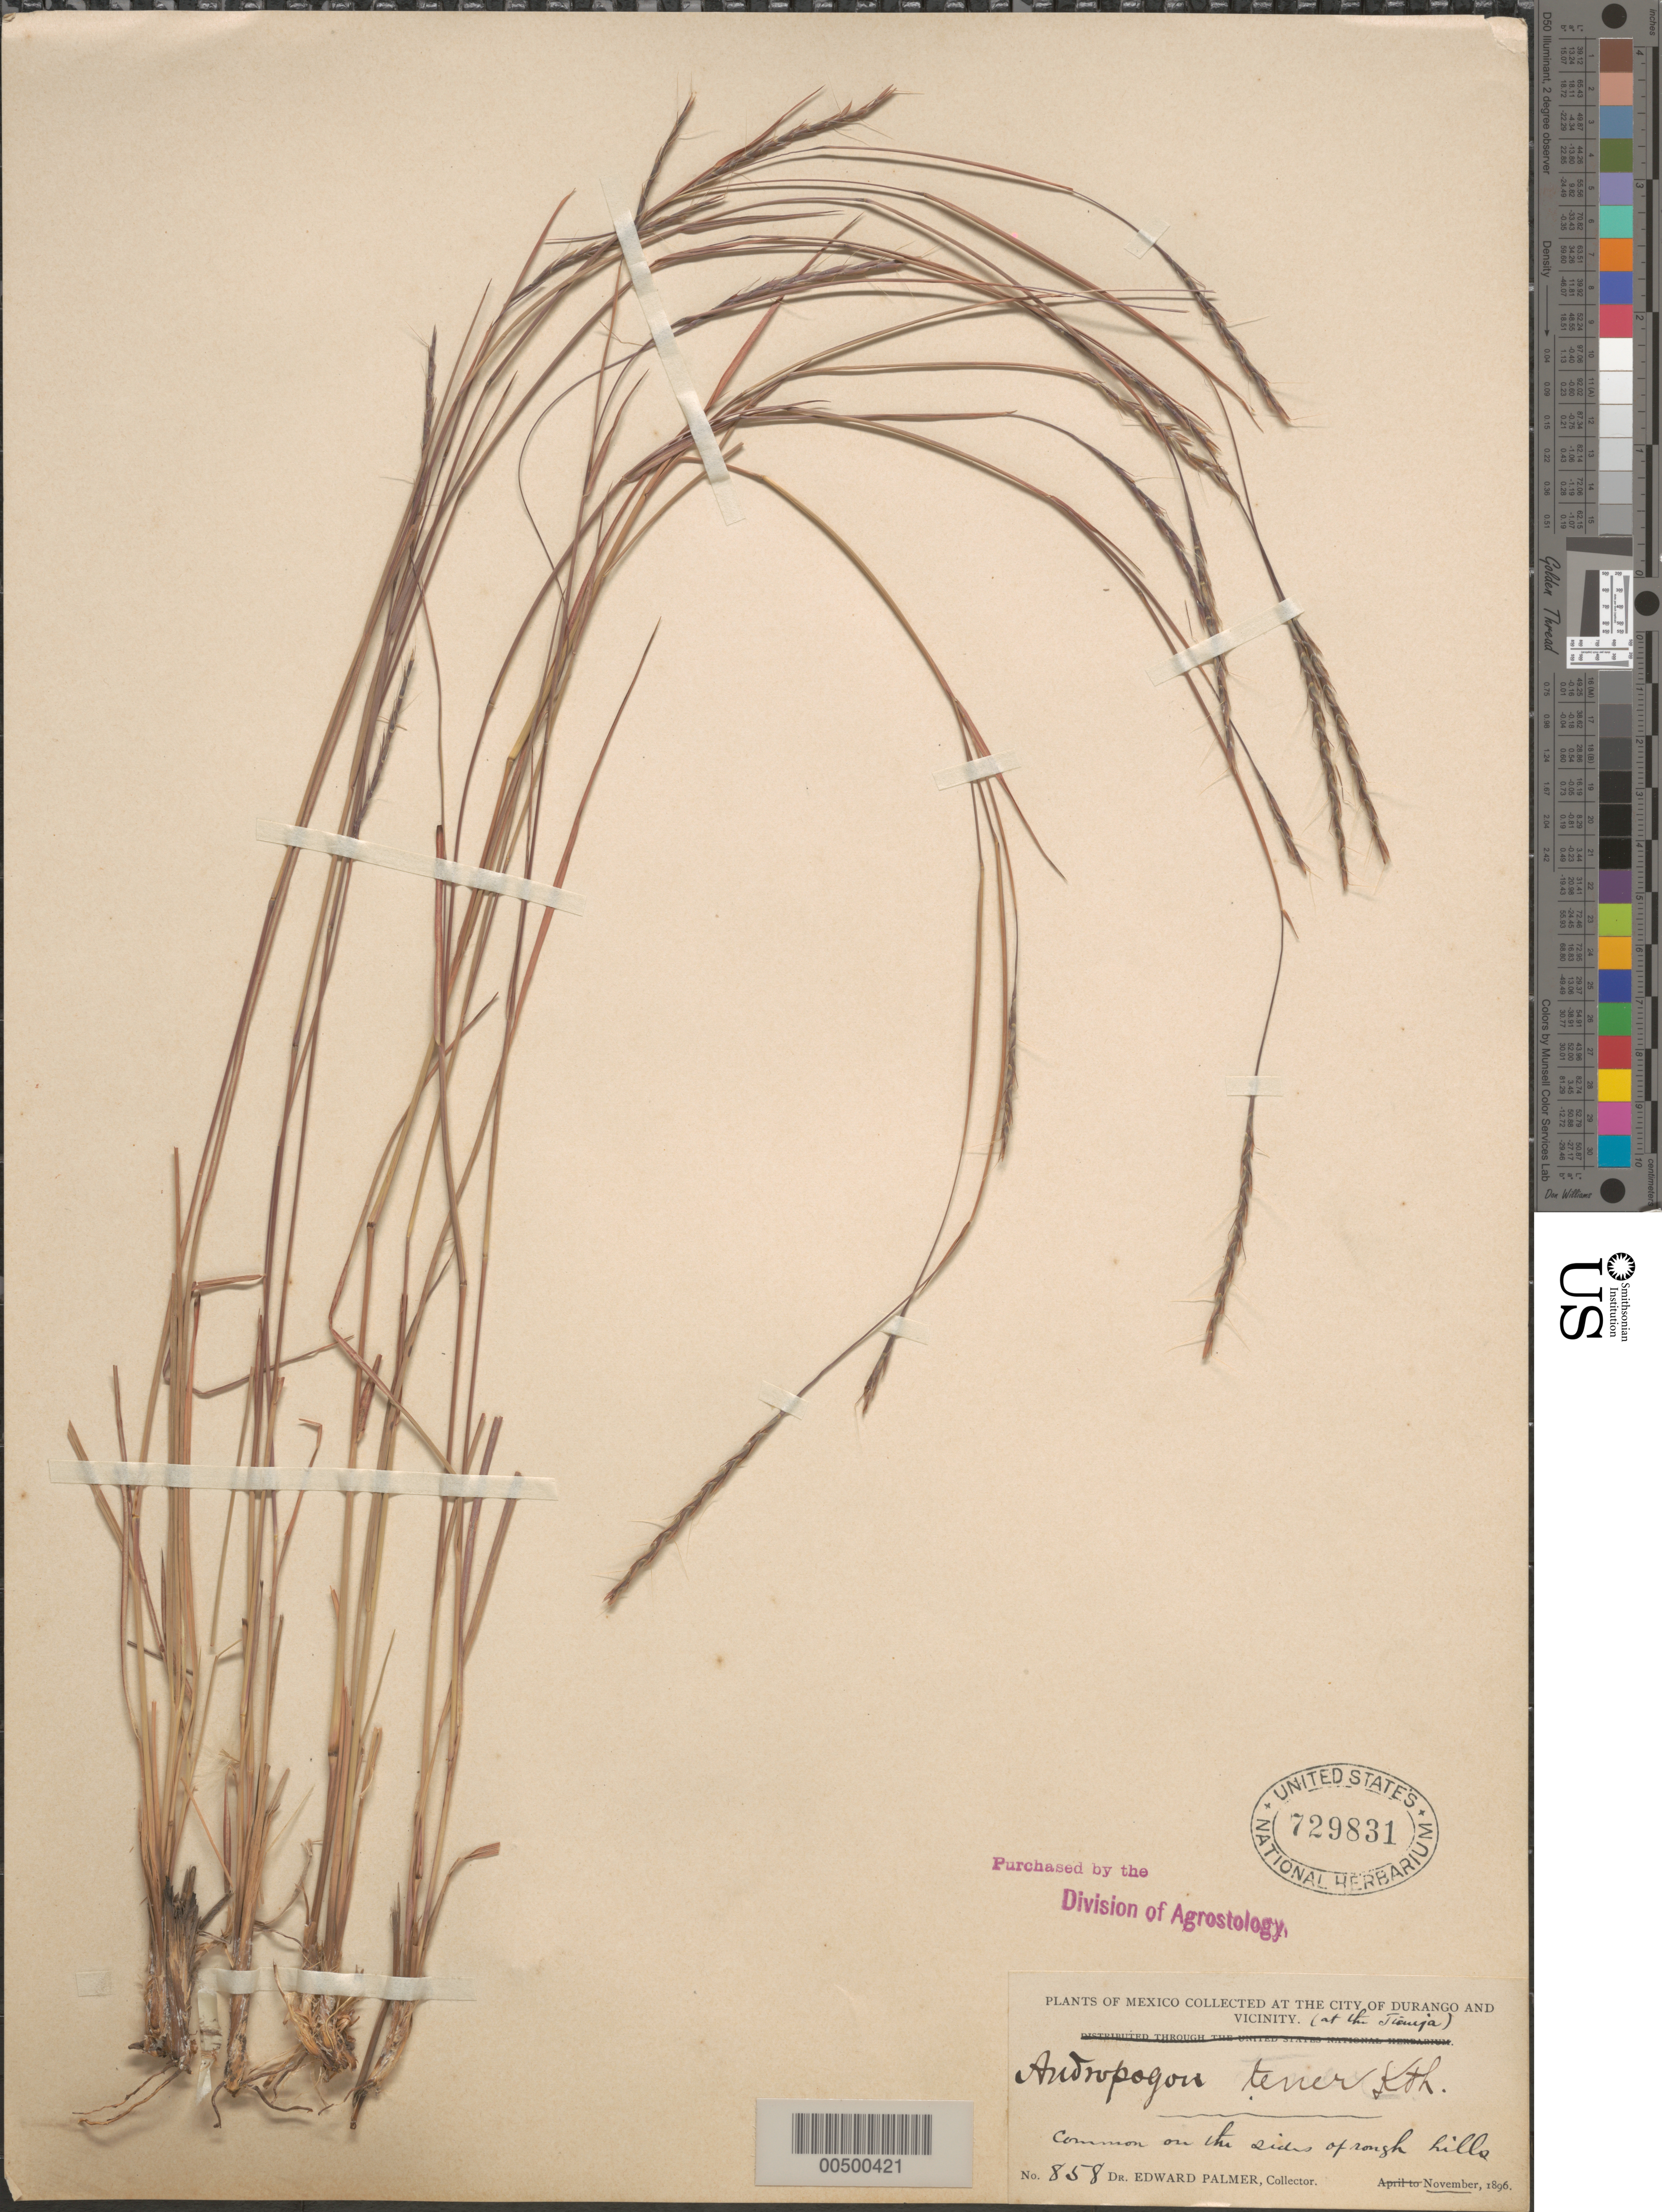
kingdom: Plantae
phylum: Tracheophyta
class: Liliopsida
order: Poales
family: Poaceae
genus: Schizachyrium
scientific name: Schizachyrium tenerum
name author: Nees in Mart.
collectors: E. Palmer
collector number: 858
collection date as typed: Nov 1896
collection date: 1896-11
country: Mexico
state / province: Durango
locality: City of Durango and vicinity at the Tieneja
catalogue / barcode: US 729831